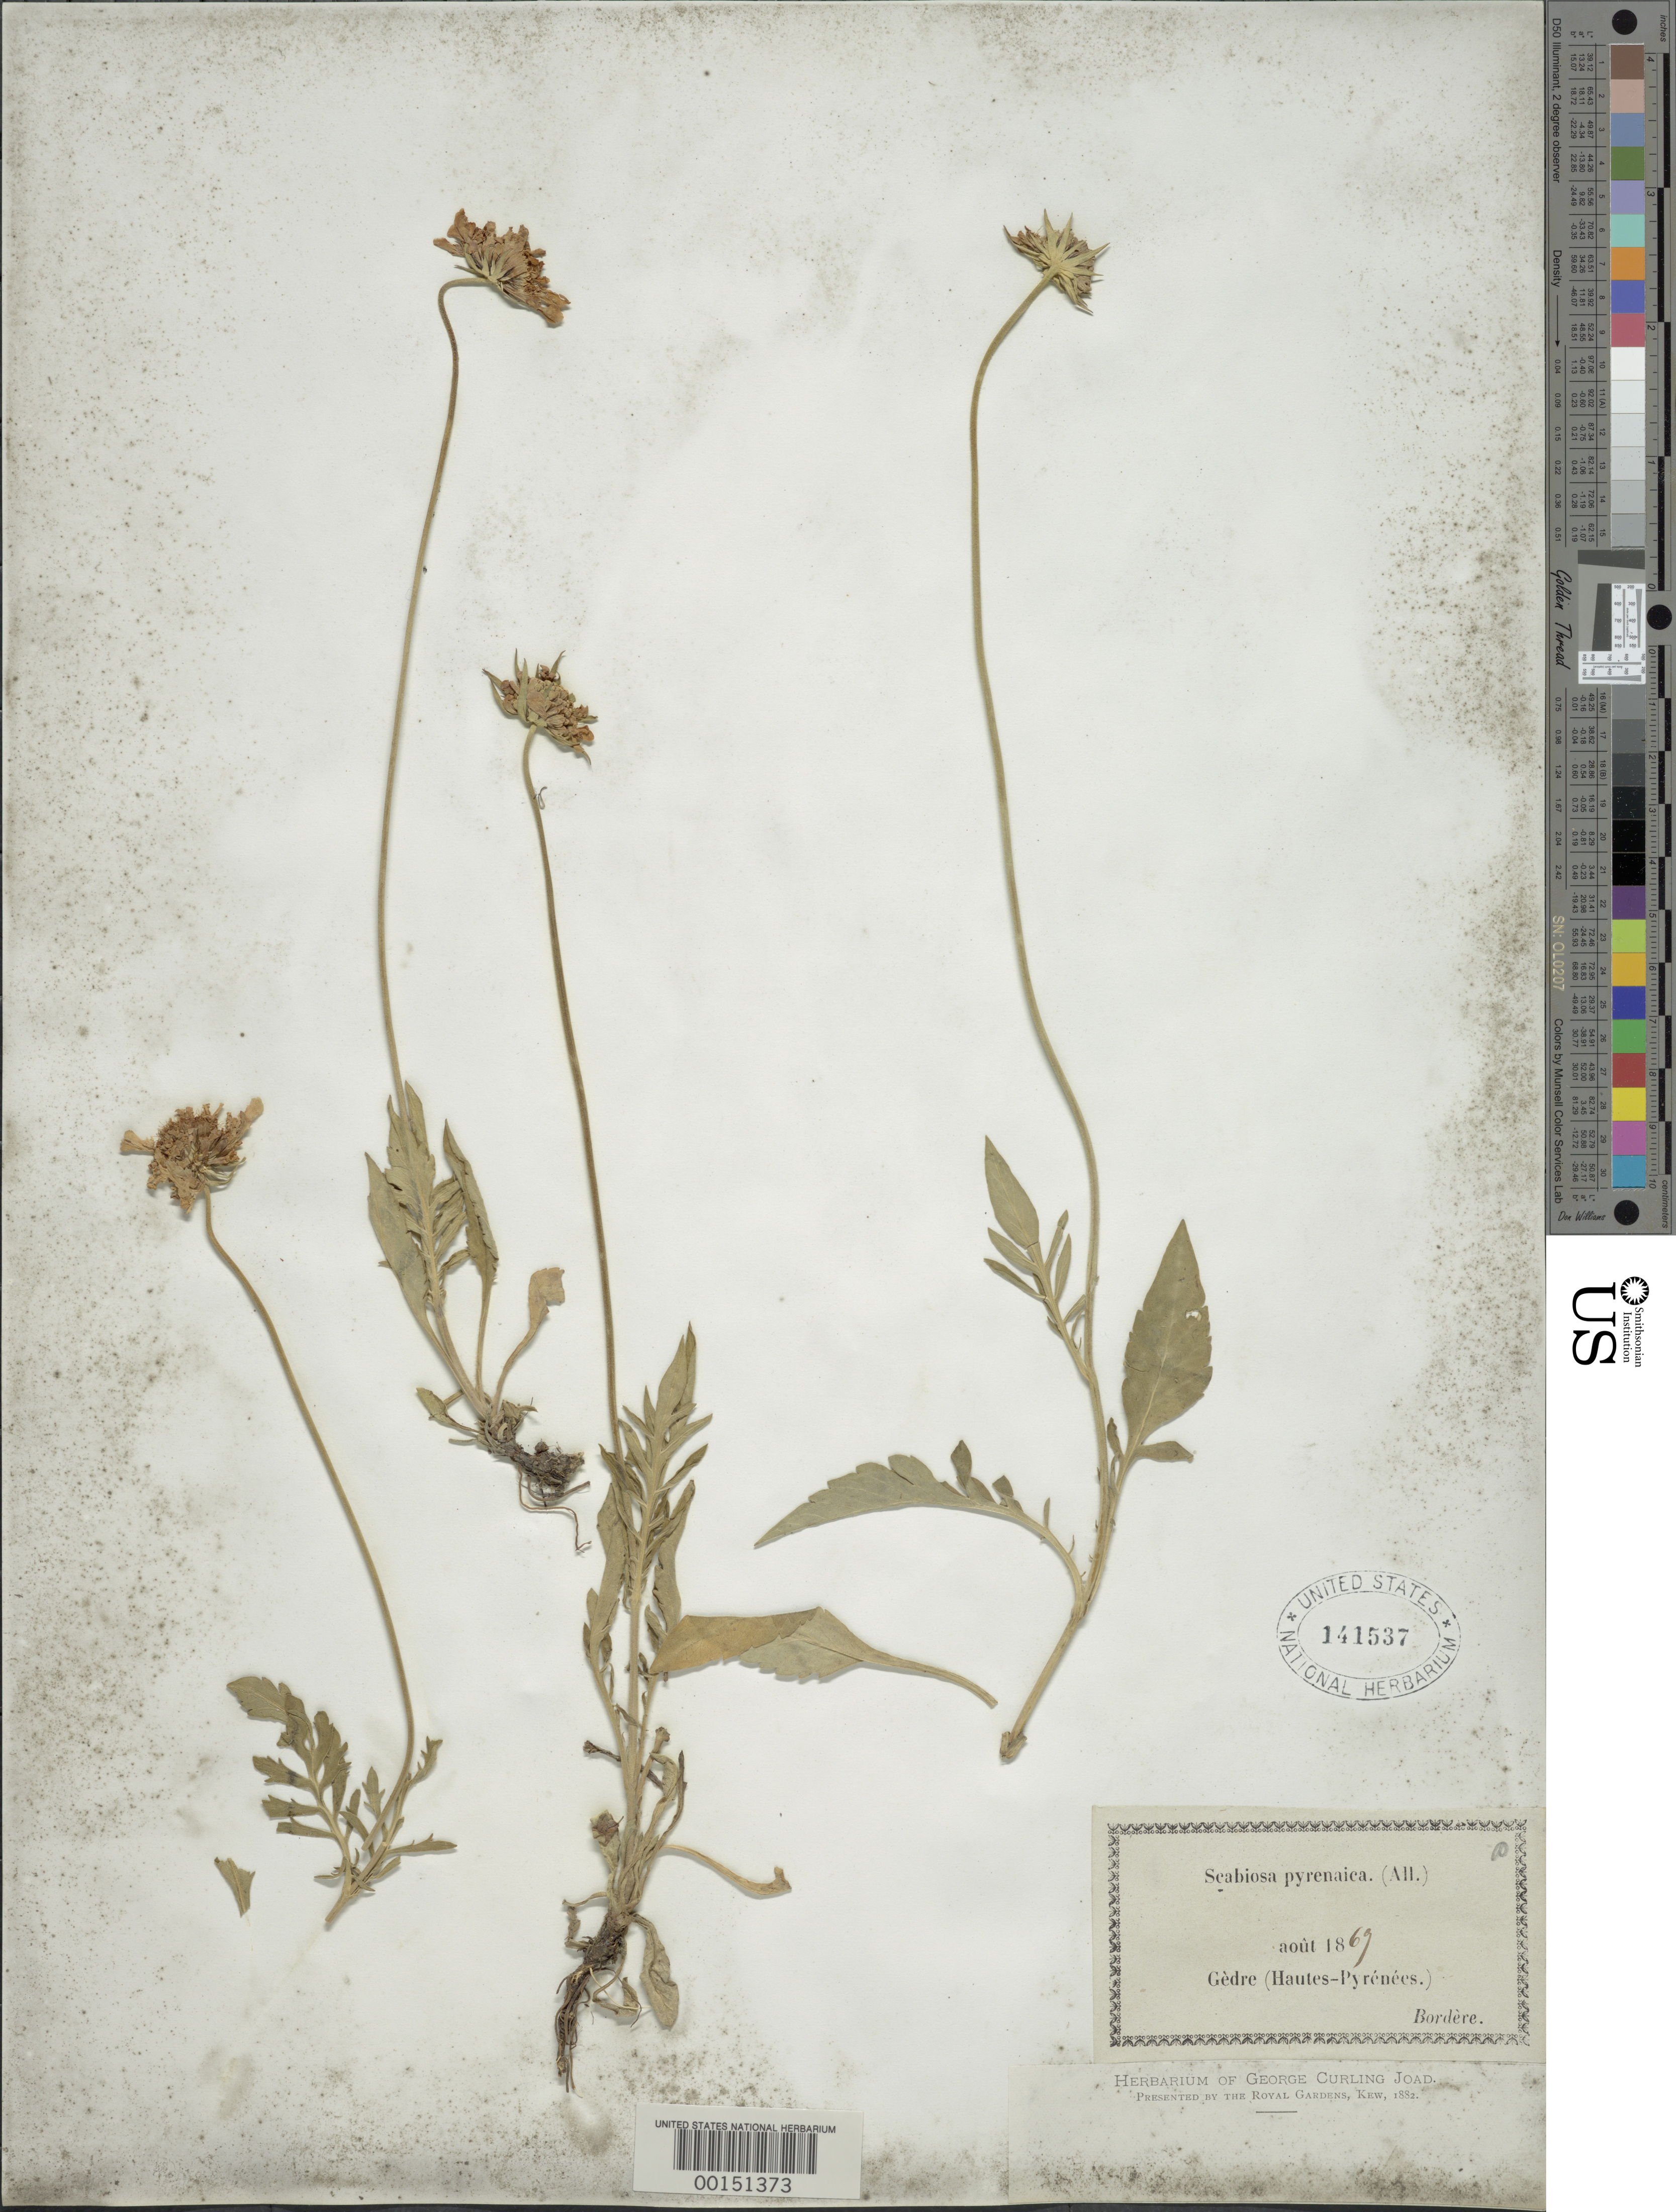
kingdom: Plantae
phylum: Tracheophyta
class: Magnoliopsida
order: Dipsacales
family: Caprifoliaceae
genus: Scabiosa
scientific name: Scabiosa pyrenaica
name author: All.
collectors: -. Bordere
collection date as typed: Aug 1869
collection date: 1869-08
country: France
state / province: Occitanie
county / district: Hautes-Pyrénées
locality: Gedre (Hautes-Pyrenees)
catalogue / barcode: US 141537